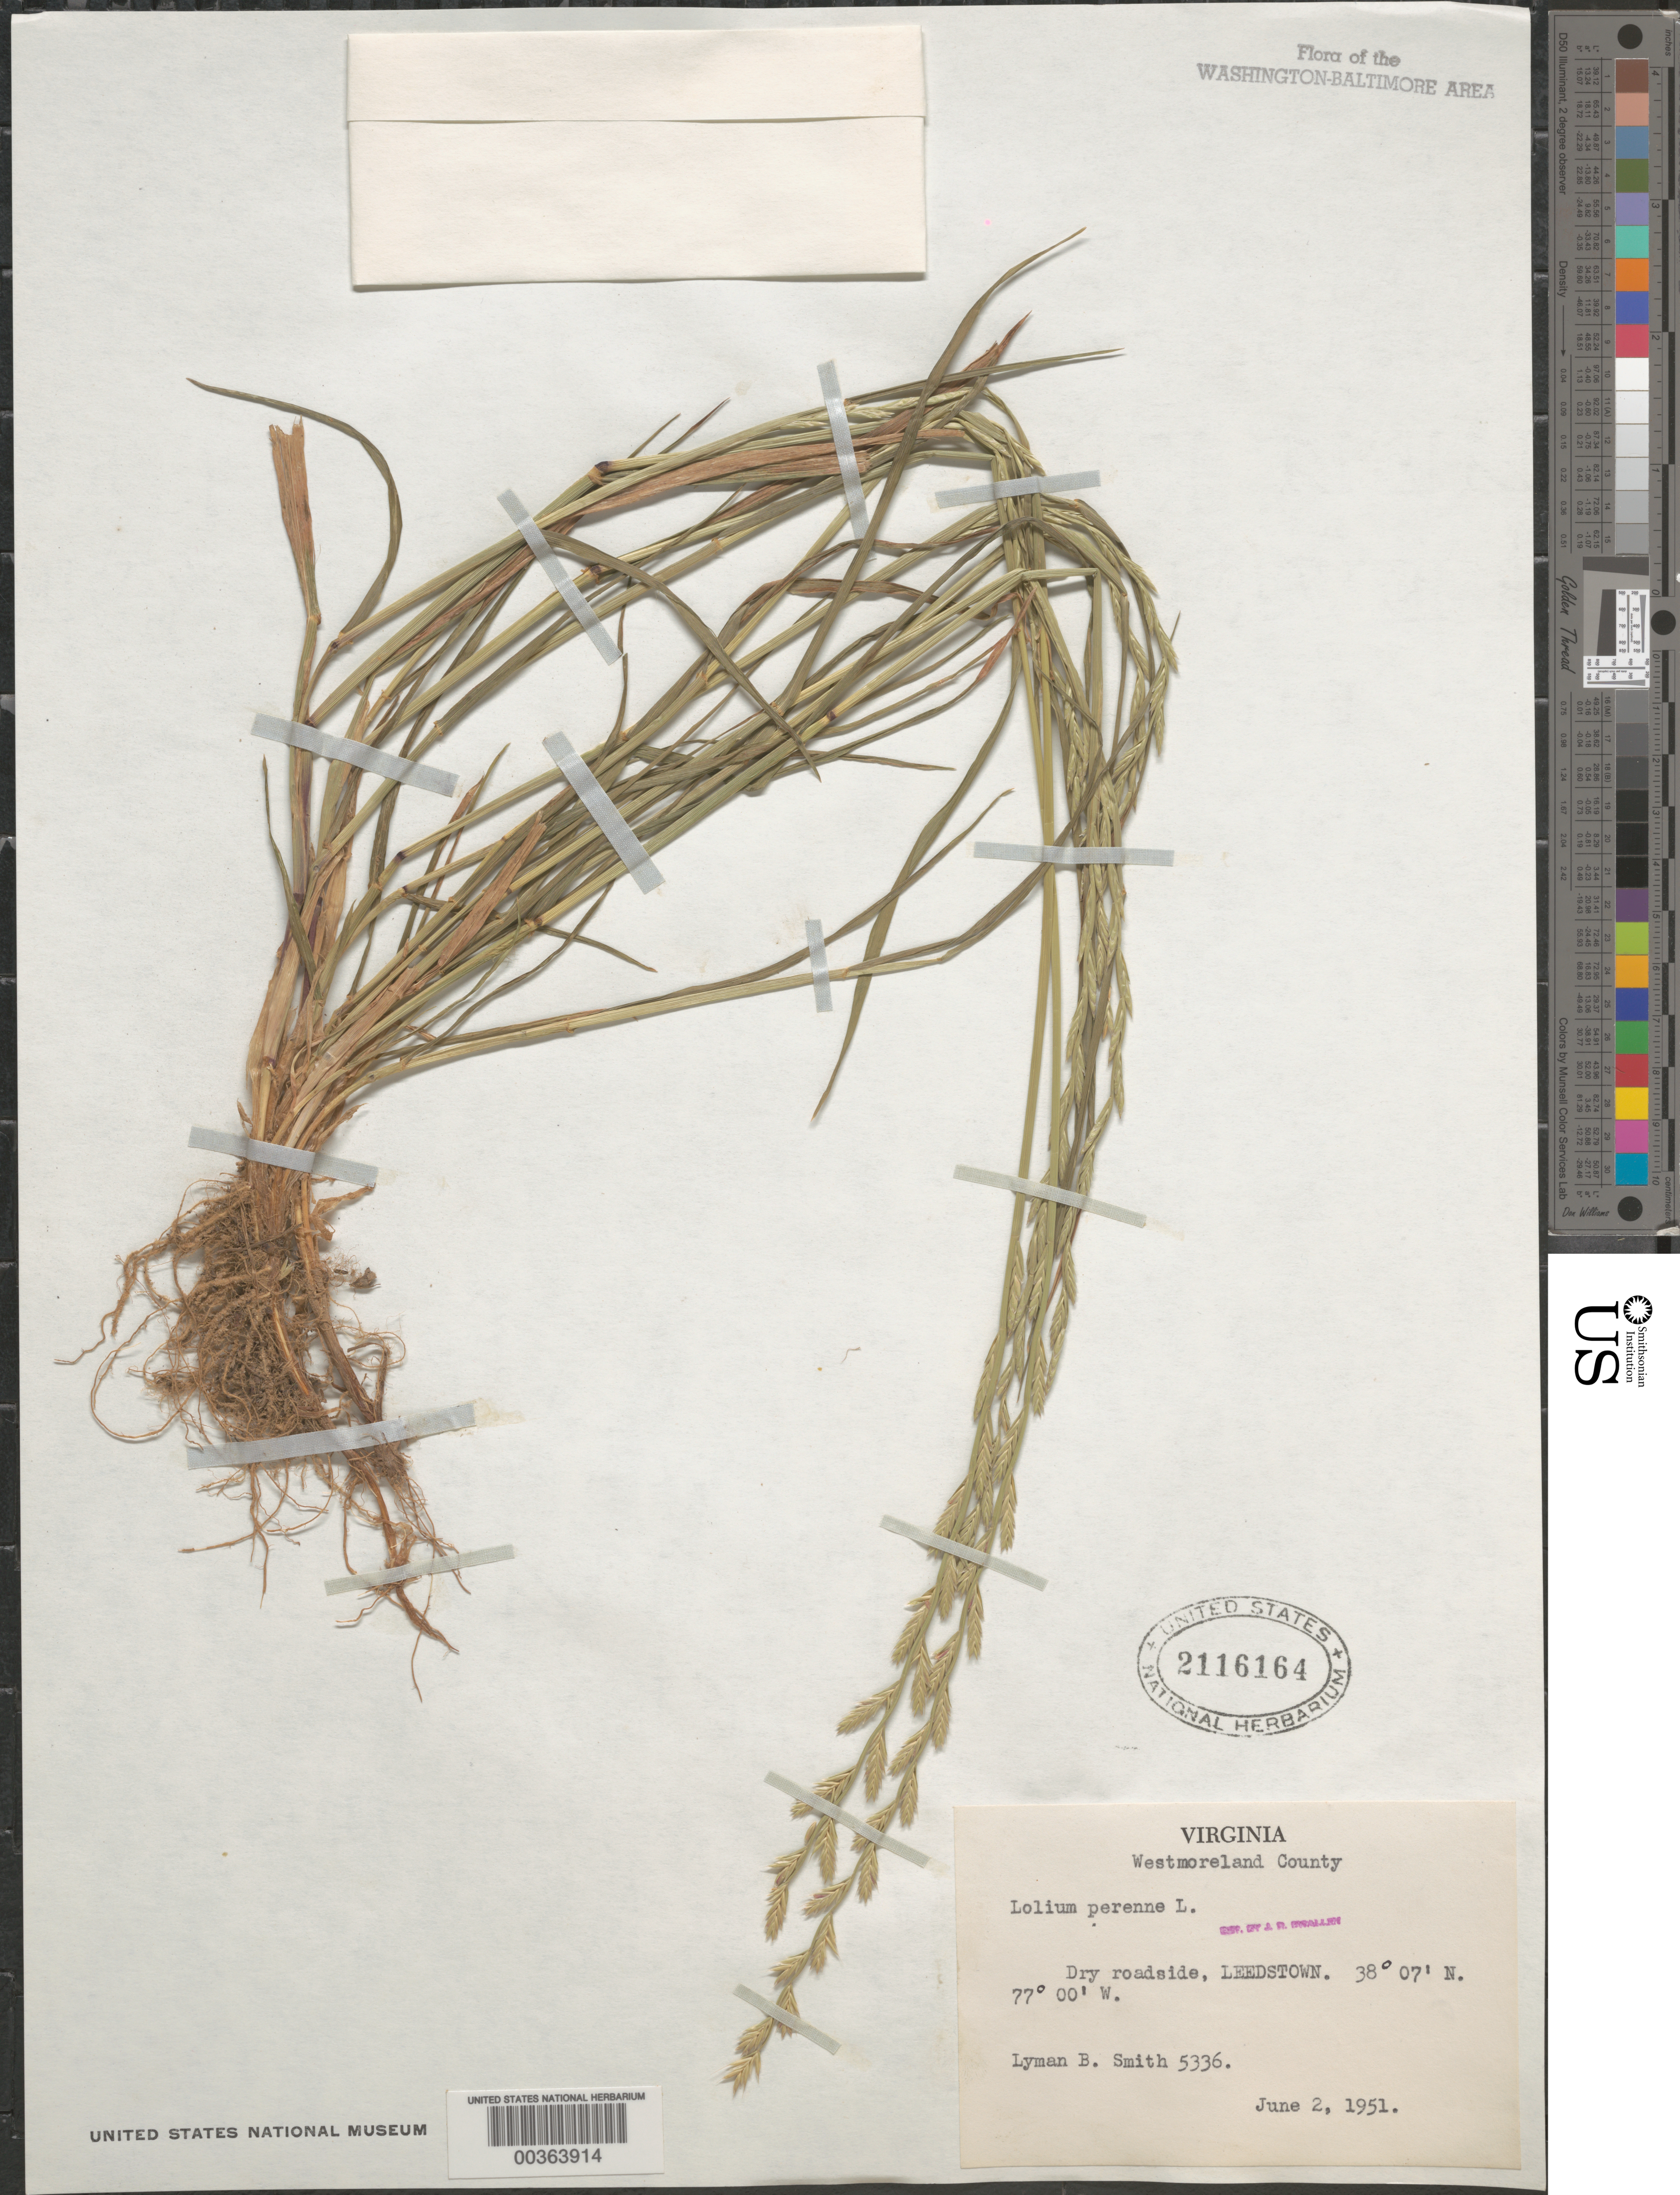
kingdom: Plantae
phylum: Tracheophyta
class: Liliopsida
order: Poales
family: Poaceae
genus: Lolium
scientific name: Lolium perenne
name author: L.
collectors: L. Smith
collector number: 5336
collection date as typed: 02 Jun 1951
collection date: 1951-06-02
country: United States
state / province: Virginia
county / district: Westmoreland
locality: Leedstown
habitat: Dry roadside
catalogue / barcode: US 2116164